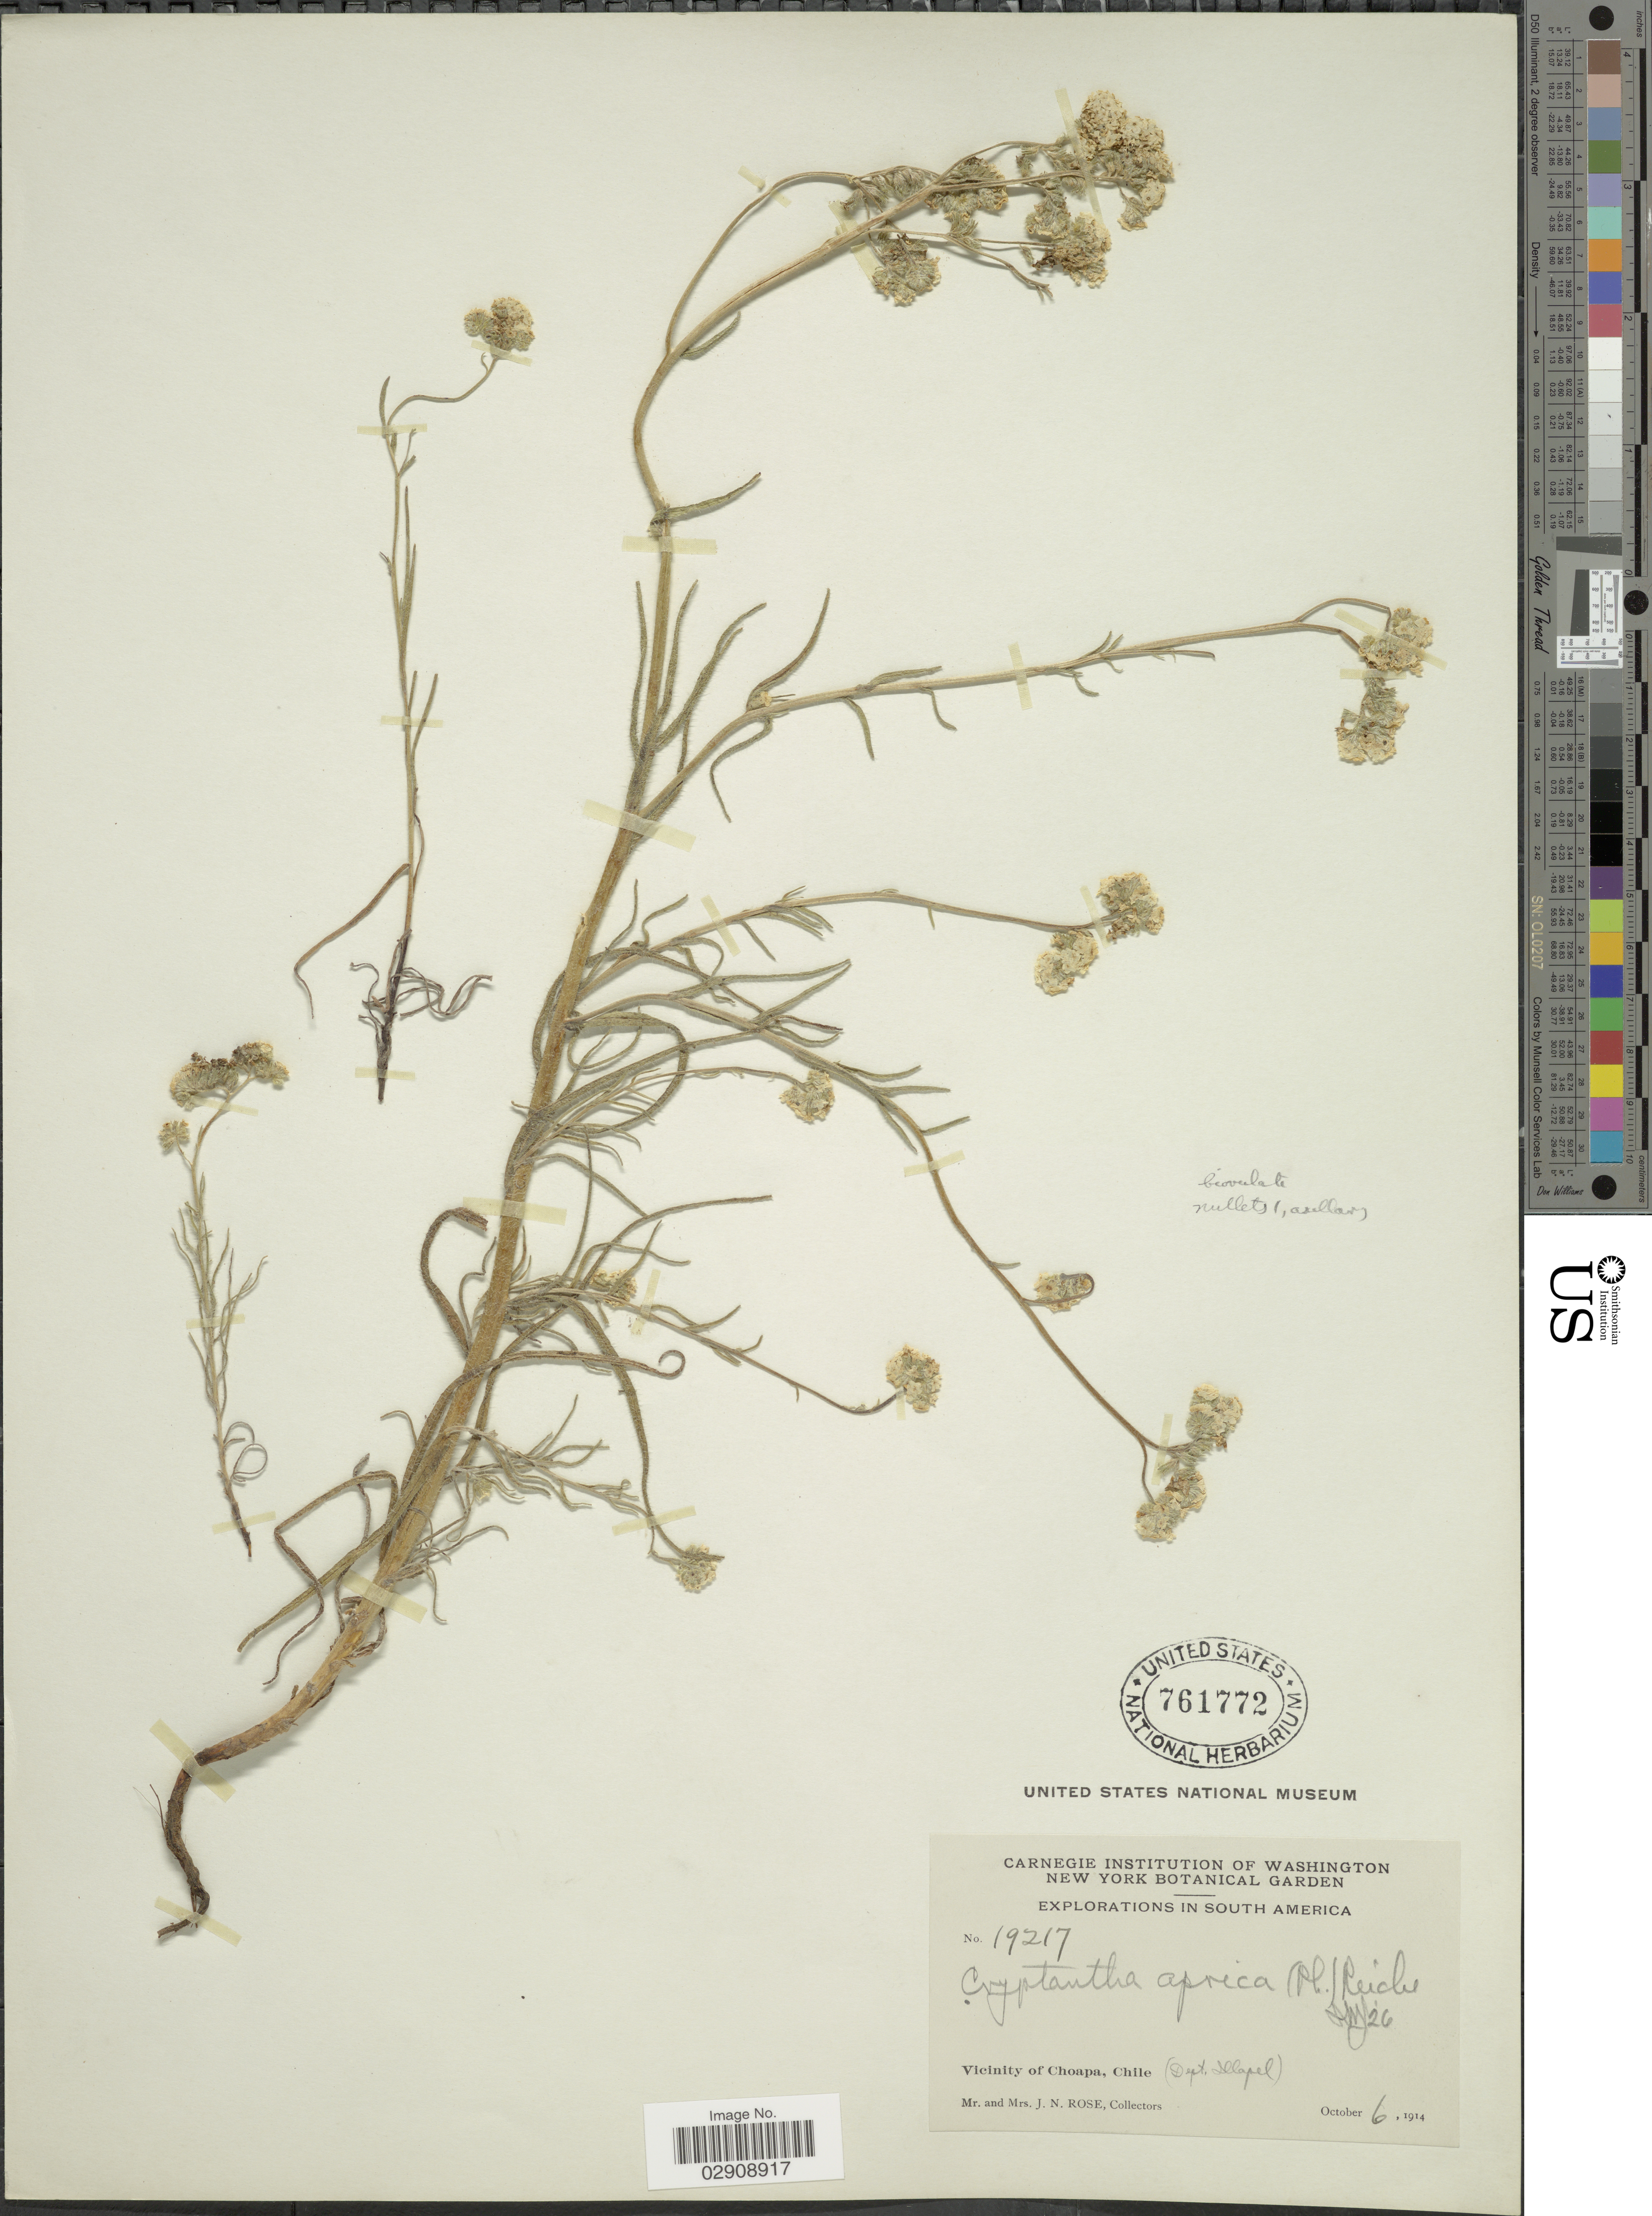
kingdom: Plantae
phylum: Tracheophyta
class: Magnoliopsida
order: Boraginales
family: Boraginaceae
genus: Cryptantha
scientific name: Cryptantha aprica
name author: (Phil.) Reiche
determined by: Moroni, Pablo, (SI), Instituto de Botanica Darwinion (ARGENTINA)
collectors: J. N. Rose & L. B. Rose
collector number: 19217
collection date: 1914-10-06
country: Chile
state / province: Coquimbo (IV)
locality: Vicinity of Choapa, Chile (Dept. Illapel). South America.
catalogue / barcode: US 761772